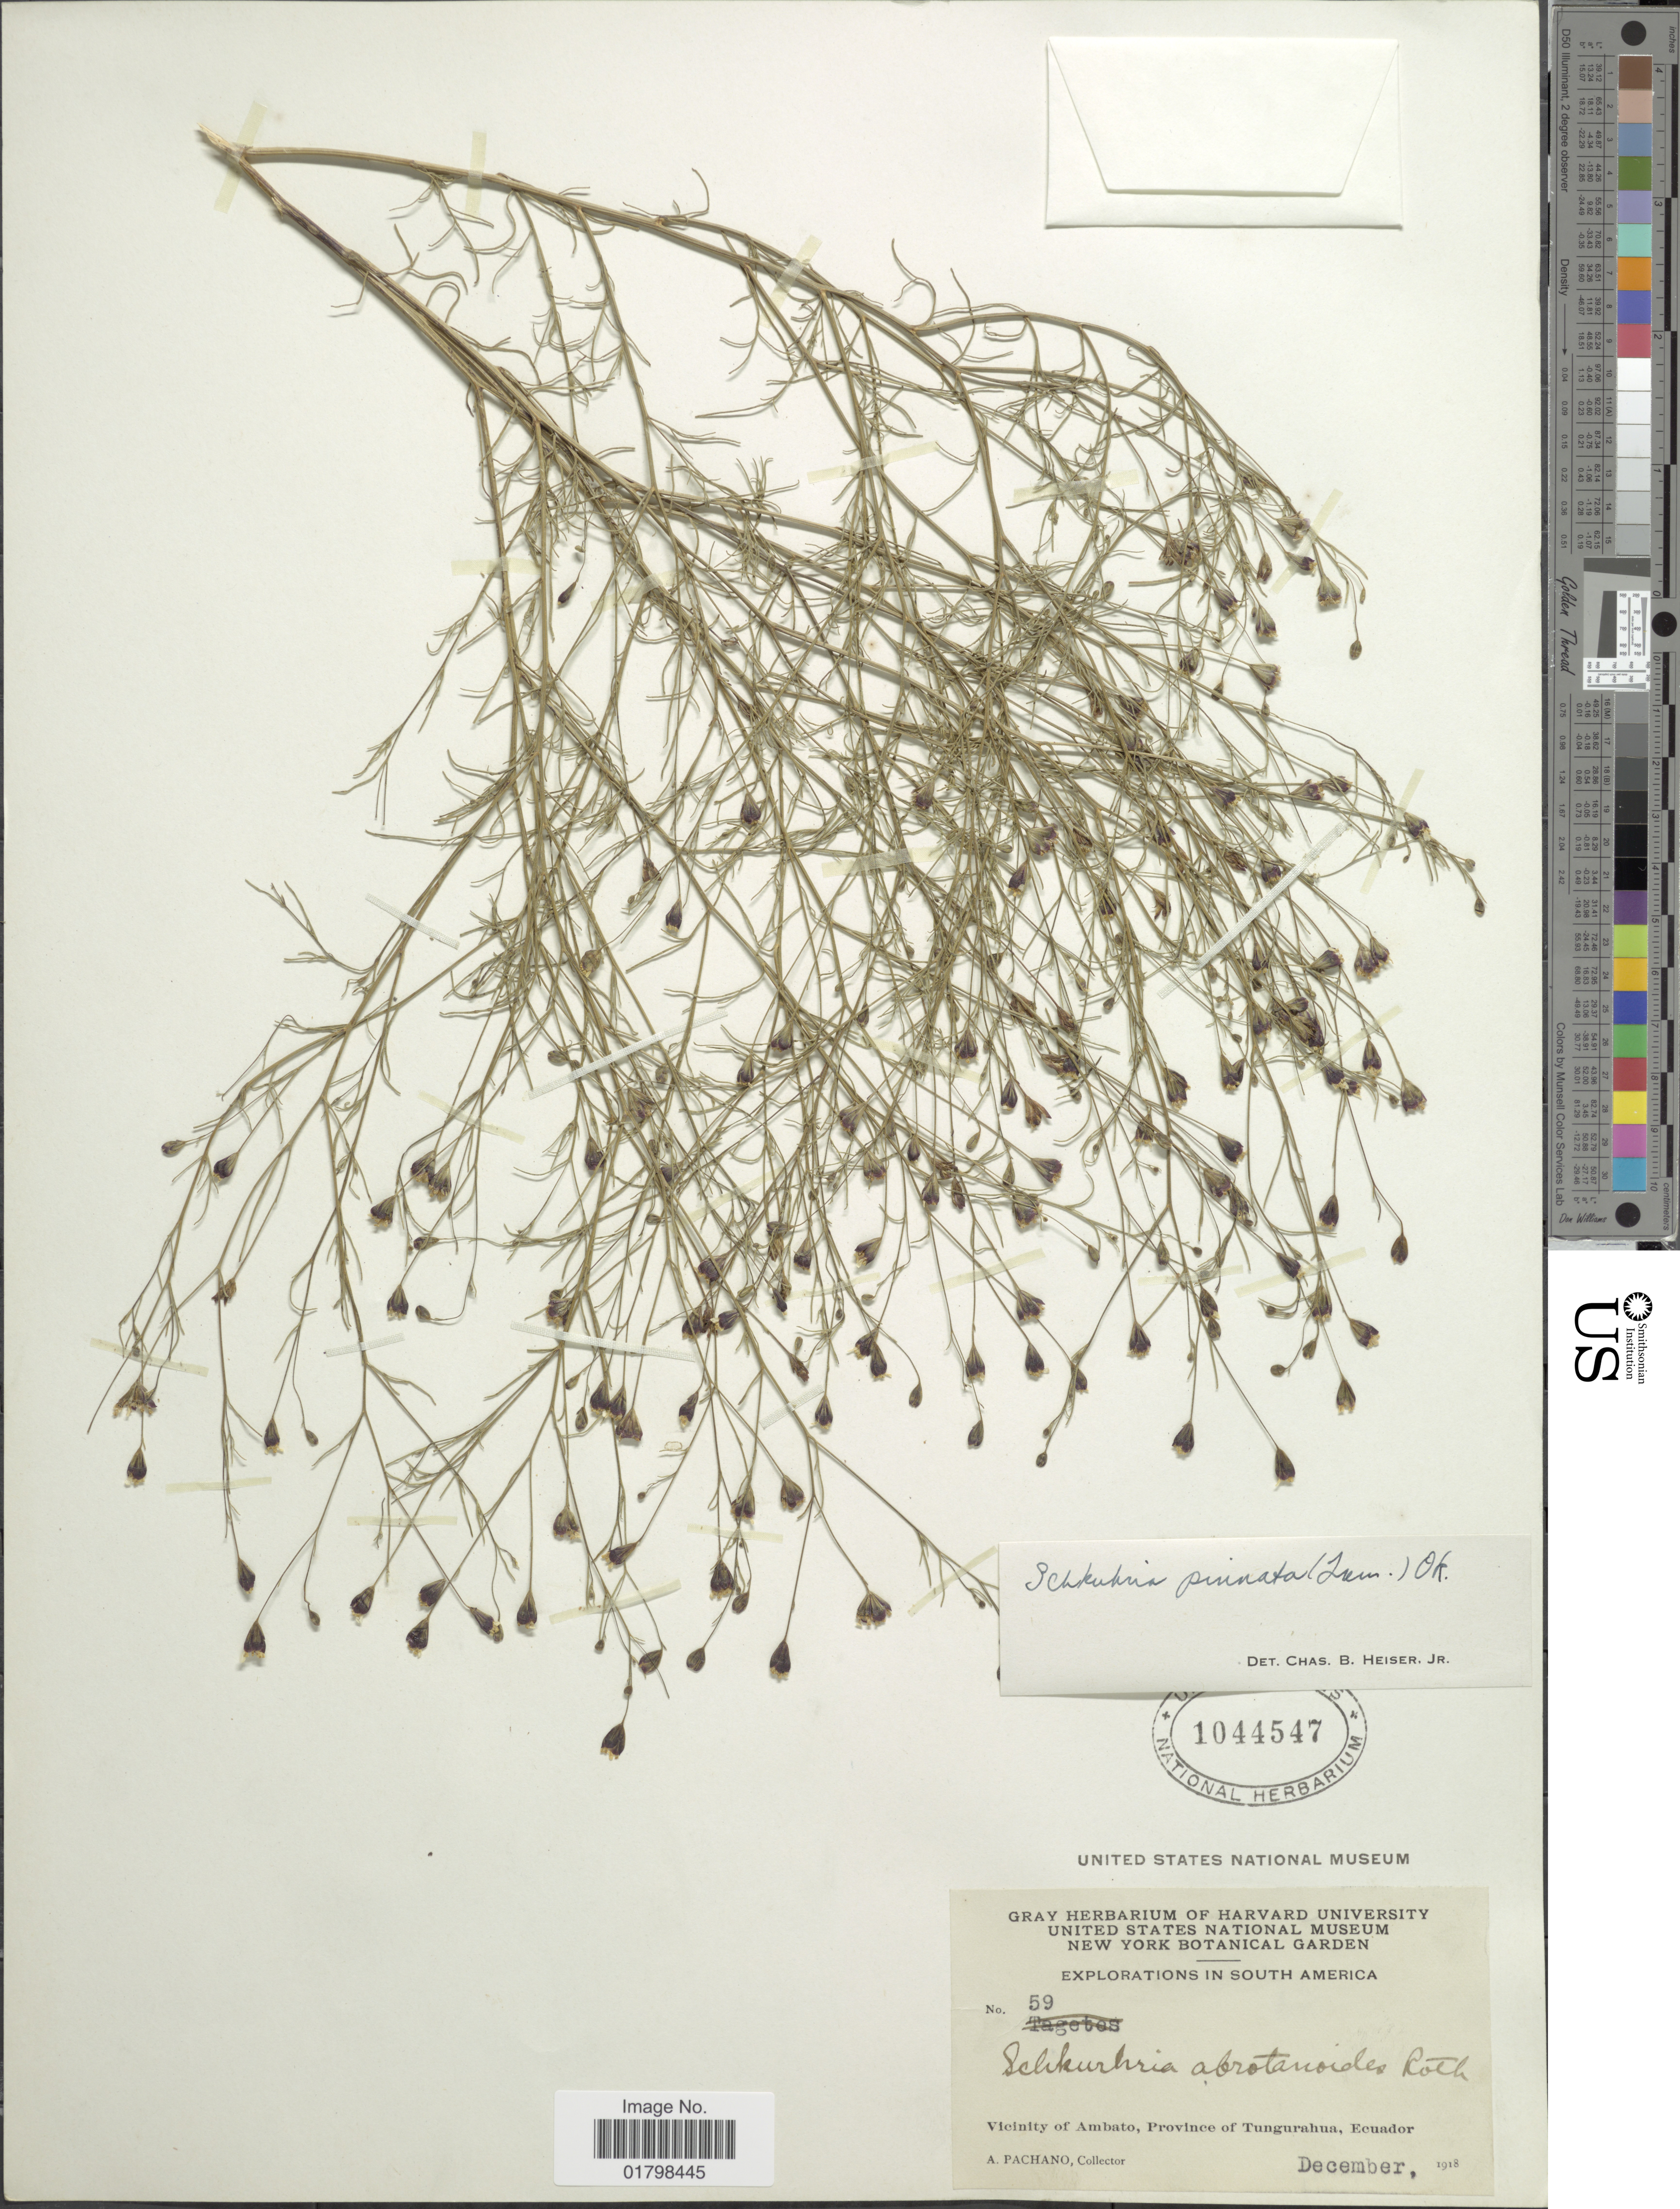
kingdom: Plantae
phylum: Tracheophyta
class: Magnoliopsida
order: Asterales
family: Asteraceae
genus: Schkuhria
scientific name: Schkuhria pinnata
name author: (Lam.) Kuntze ex Thell.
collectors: A. Pachano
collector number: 59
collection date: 1918-12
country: Ecuador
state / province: Tungurahua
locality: Vicinity of Ambato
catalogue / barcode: US 1044547